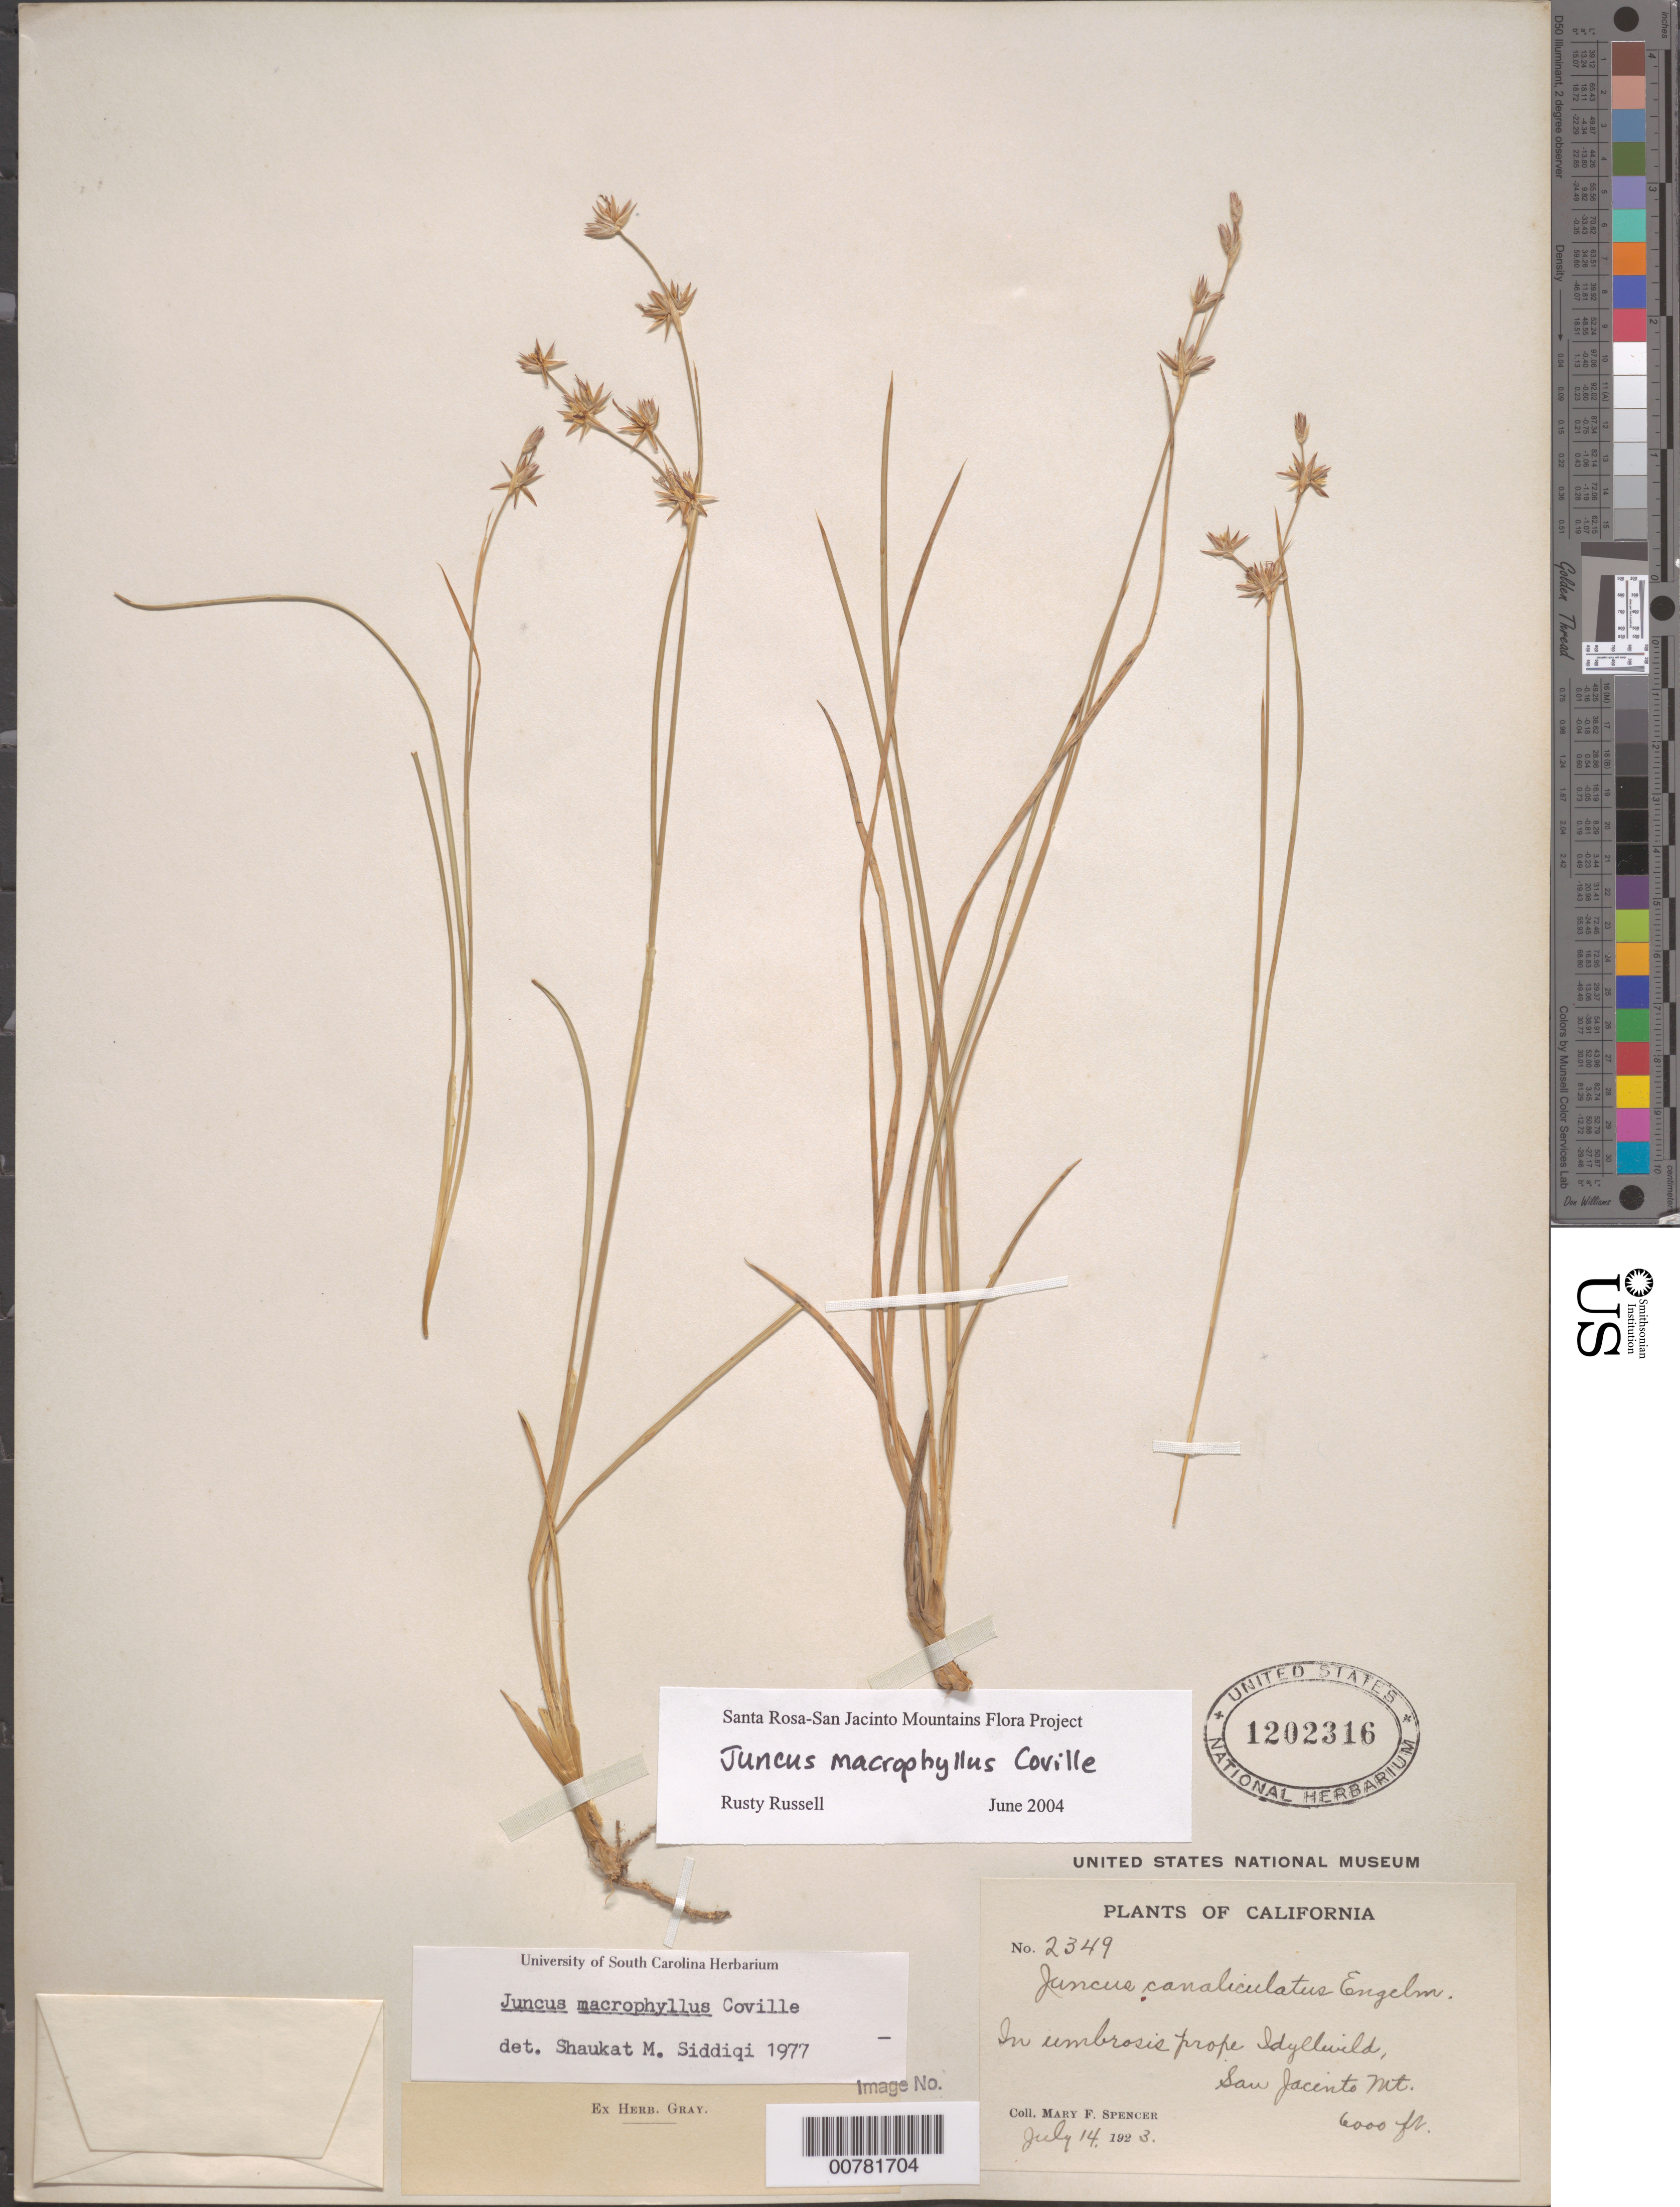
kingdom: Plantae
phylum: Tracheophyta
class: Liliopsida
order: Poales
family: Juncaceae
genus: Juncus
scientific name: Juncus macrophyllus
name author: Coville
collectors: M. Spencer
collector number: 2349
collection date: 1923-07-14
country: United States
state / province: California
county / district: Riverside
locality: In umbrosis prope Idyllwild, San Jacinto Mt.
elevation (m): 1829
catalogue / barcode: US 1202316